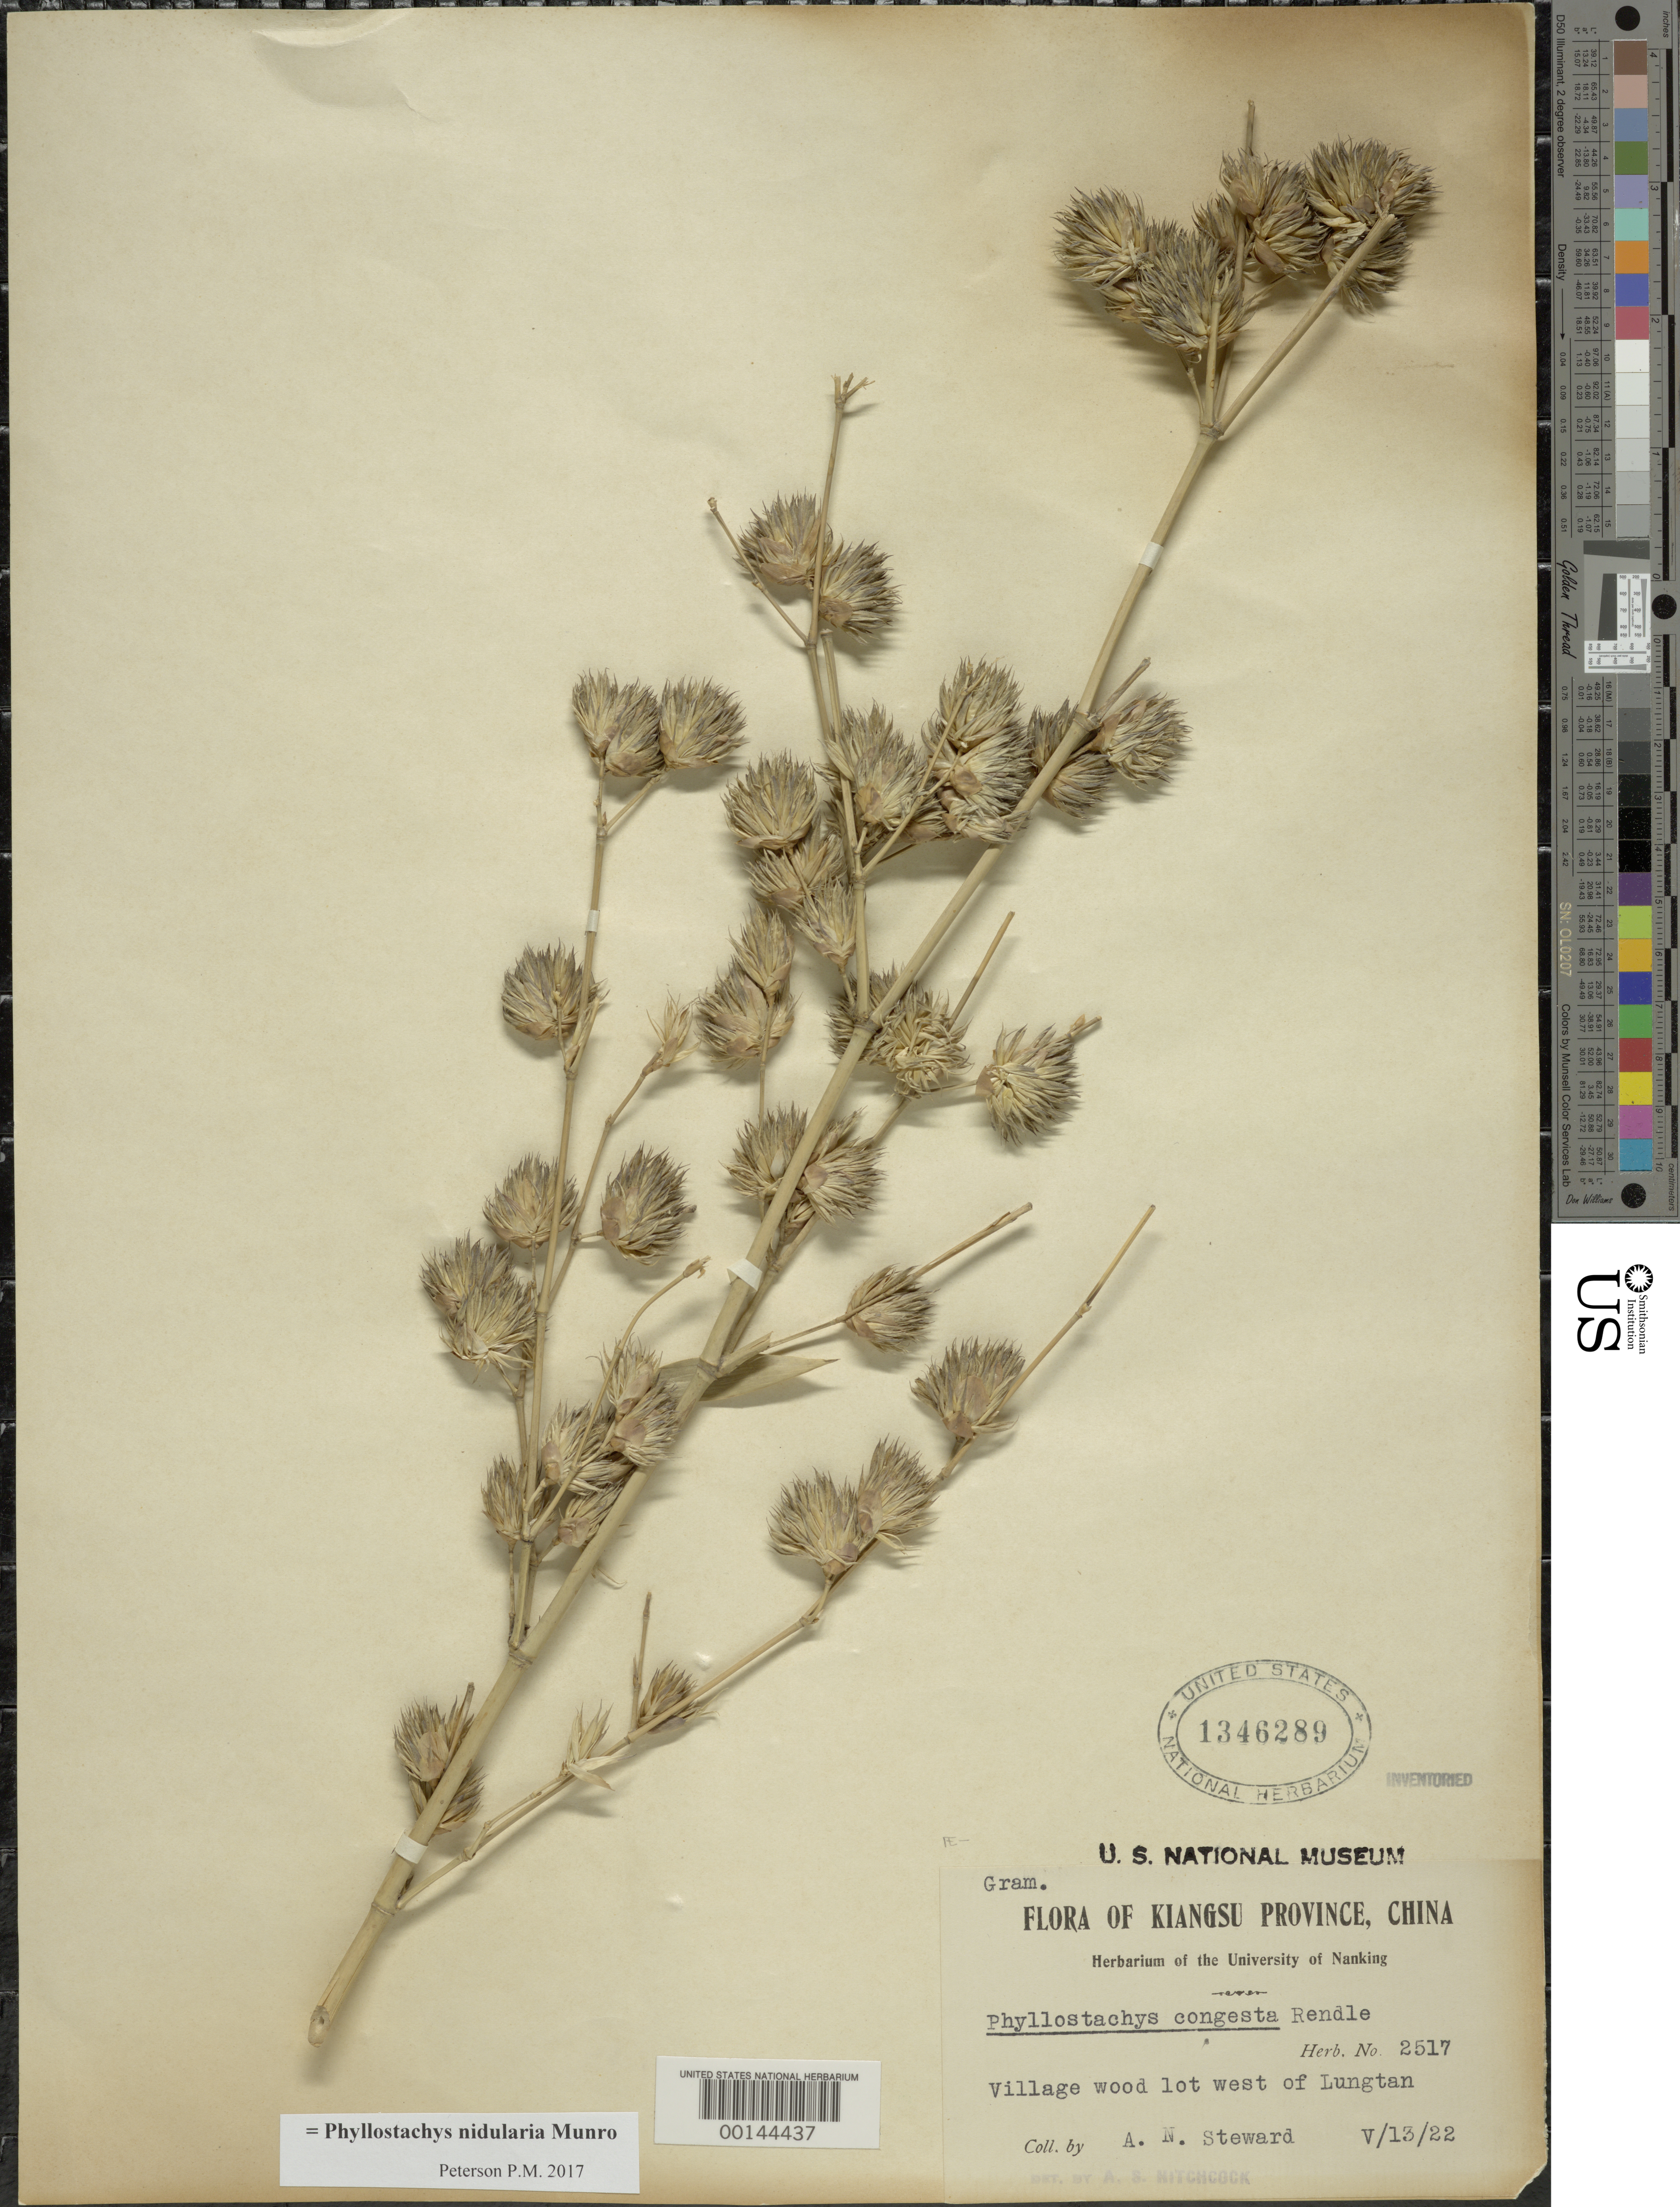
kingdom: Plantae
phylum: Tracheophyta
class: Liliopsida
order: Poales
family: Poaceae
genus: Phyllostachys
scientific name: Phyllostachys nidularia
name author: Munro ex Fenzi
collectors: A. N. Steward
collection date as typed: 13 May 1922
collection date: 1922-05-13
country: China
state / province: Jiangsu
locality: Lungtan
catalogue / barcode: US 1346289